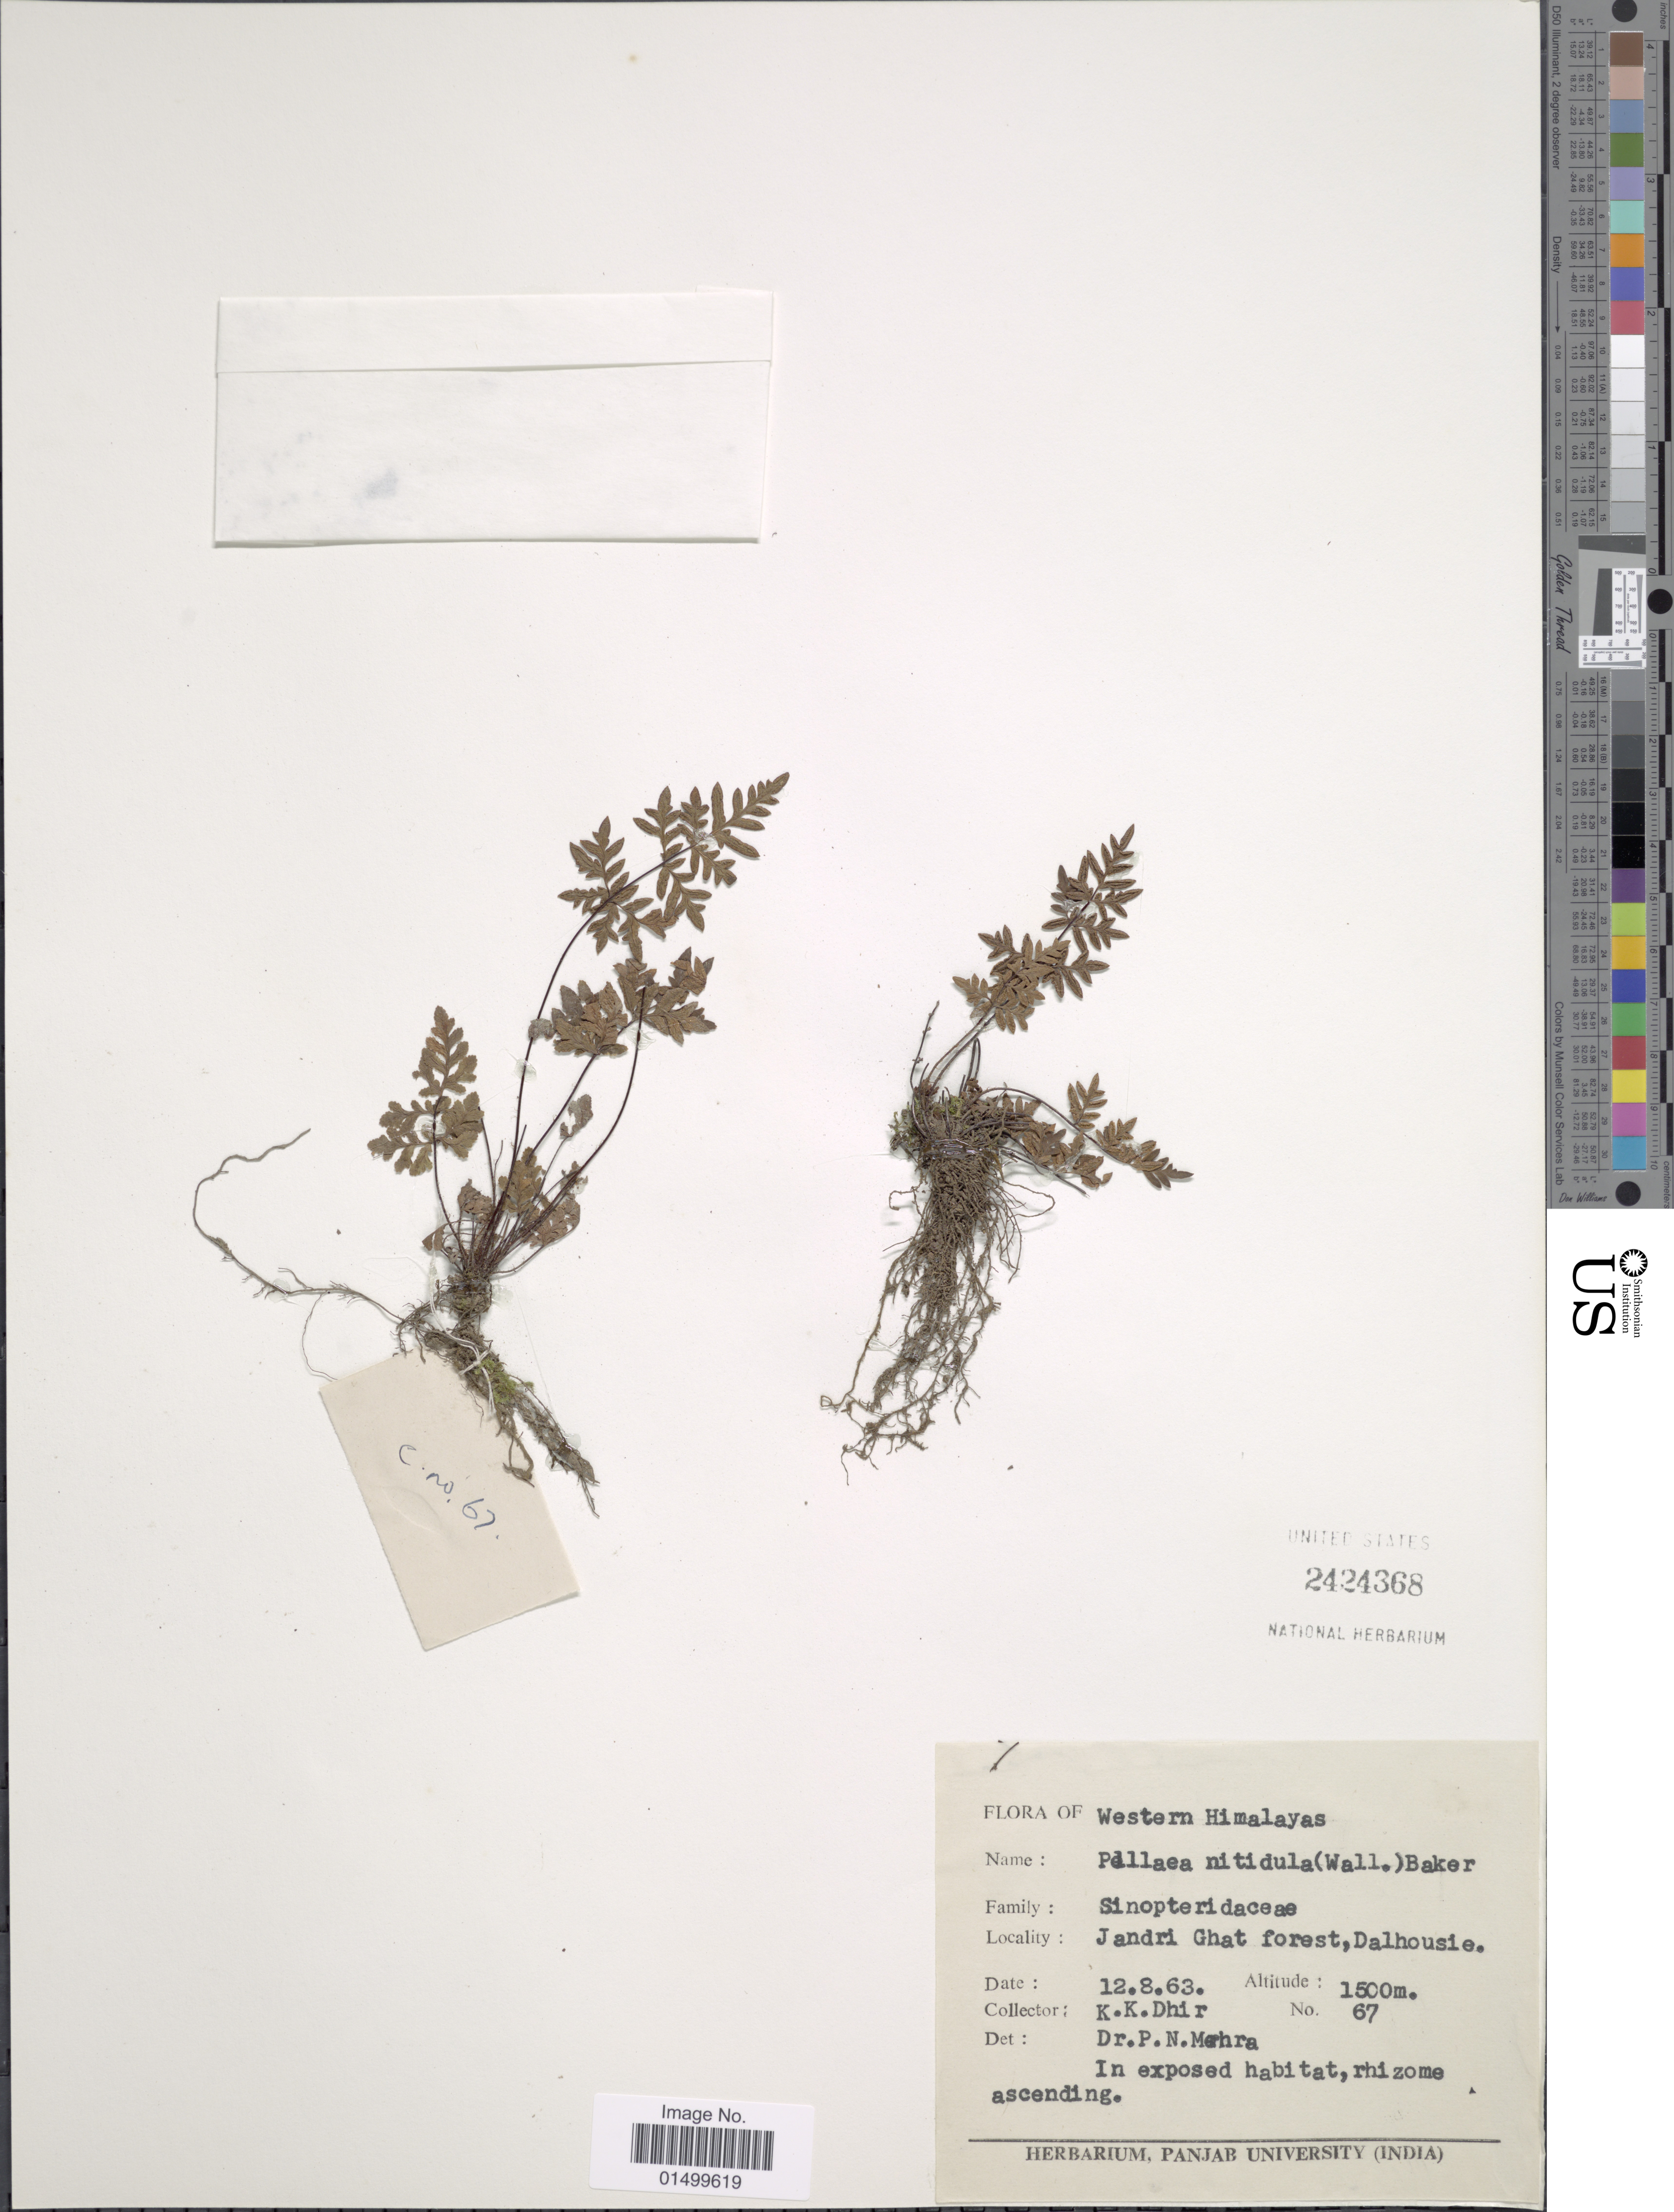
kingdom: Plantae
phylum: Tracheophyta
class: Polypodiopsida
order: Polypodiales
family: Pteridaceae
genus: Cheilanthes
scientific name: Cheilanthes nitidula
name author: Wall. ex Hook.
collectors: K. Dhir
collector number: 67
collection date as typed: Transcribed d/m/y: 12/8/63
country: India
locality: Western Himalayas. Jandri Ghat forest, Dalhousie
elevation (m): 1500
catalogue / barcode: US 2424368